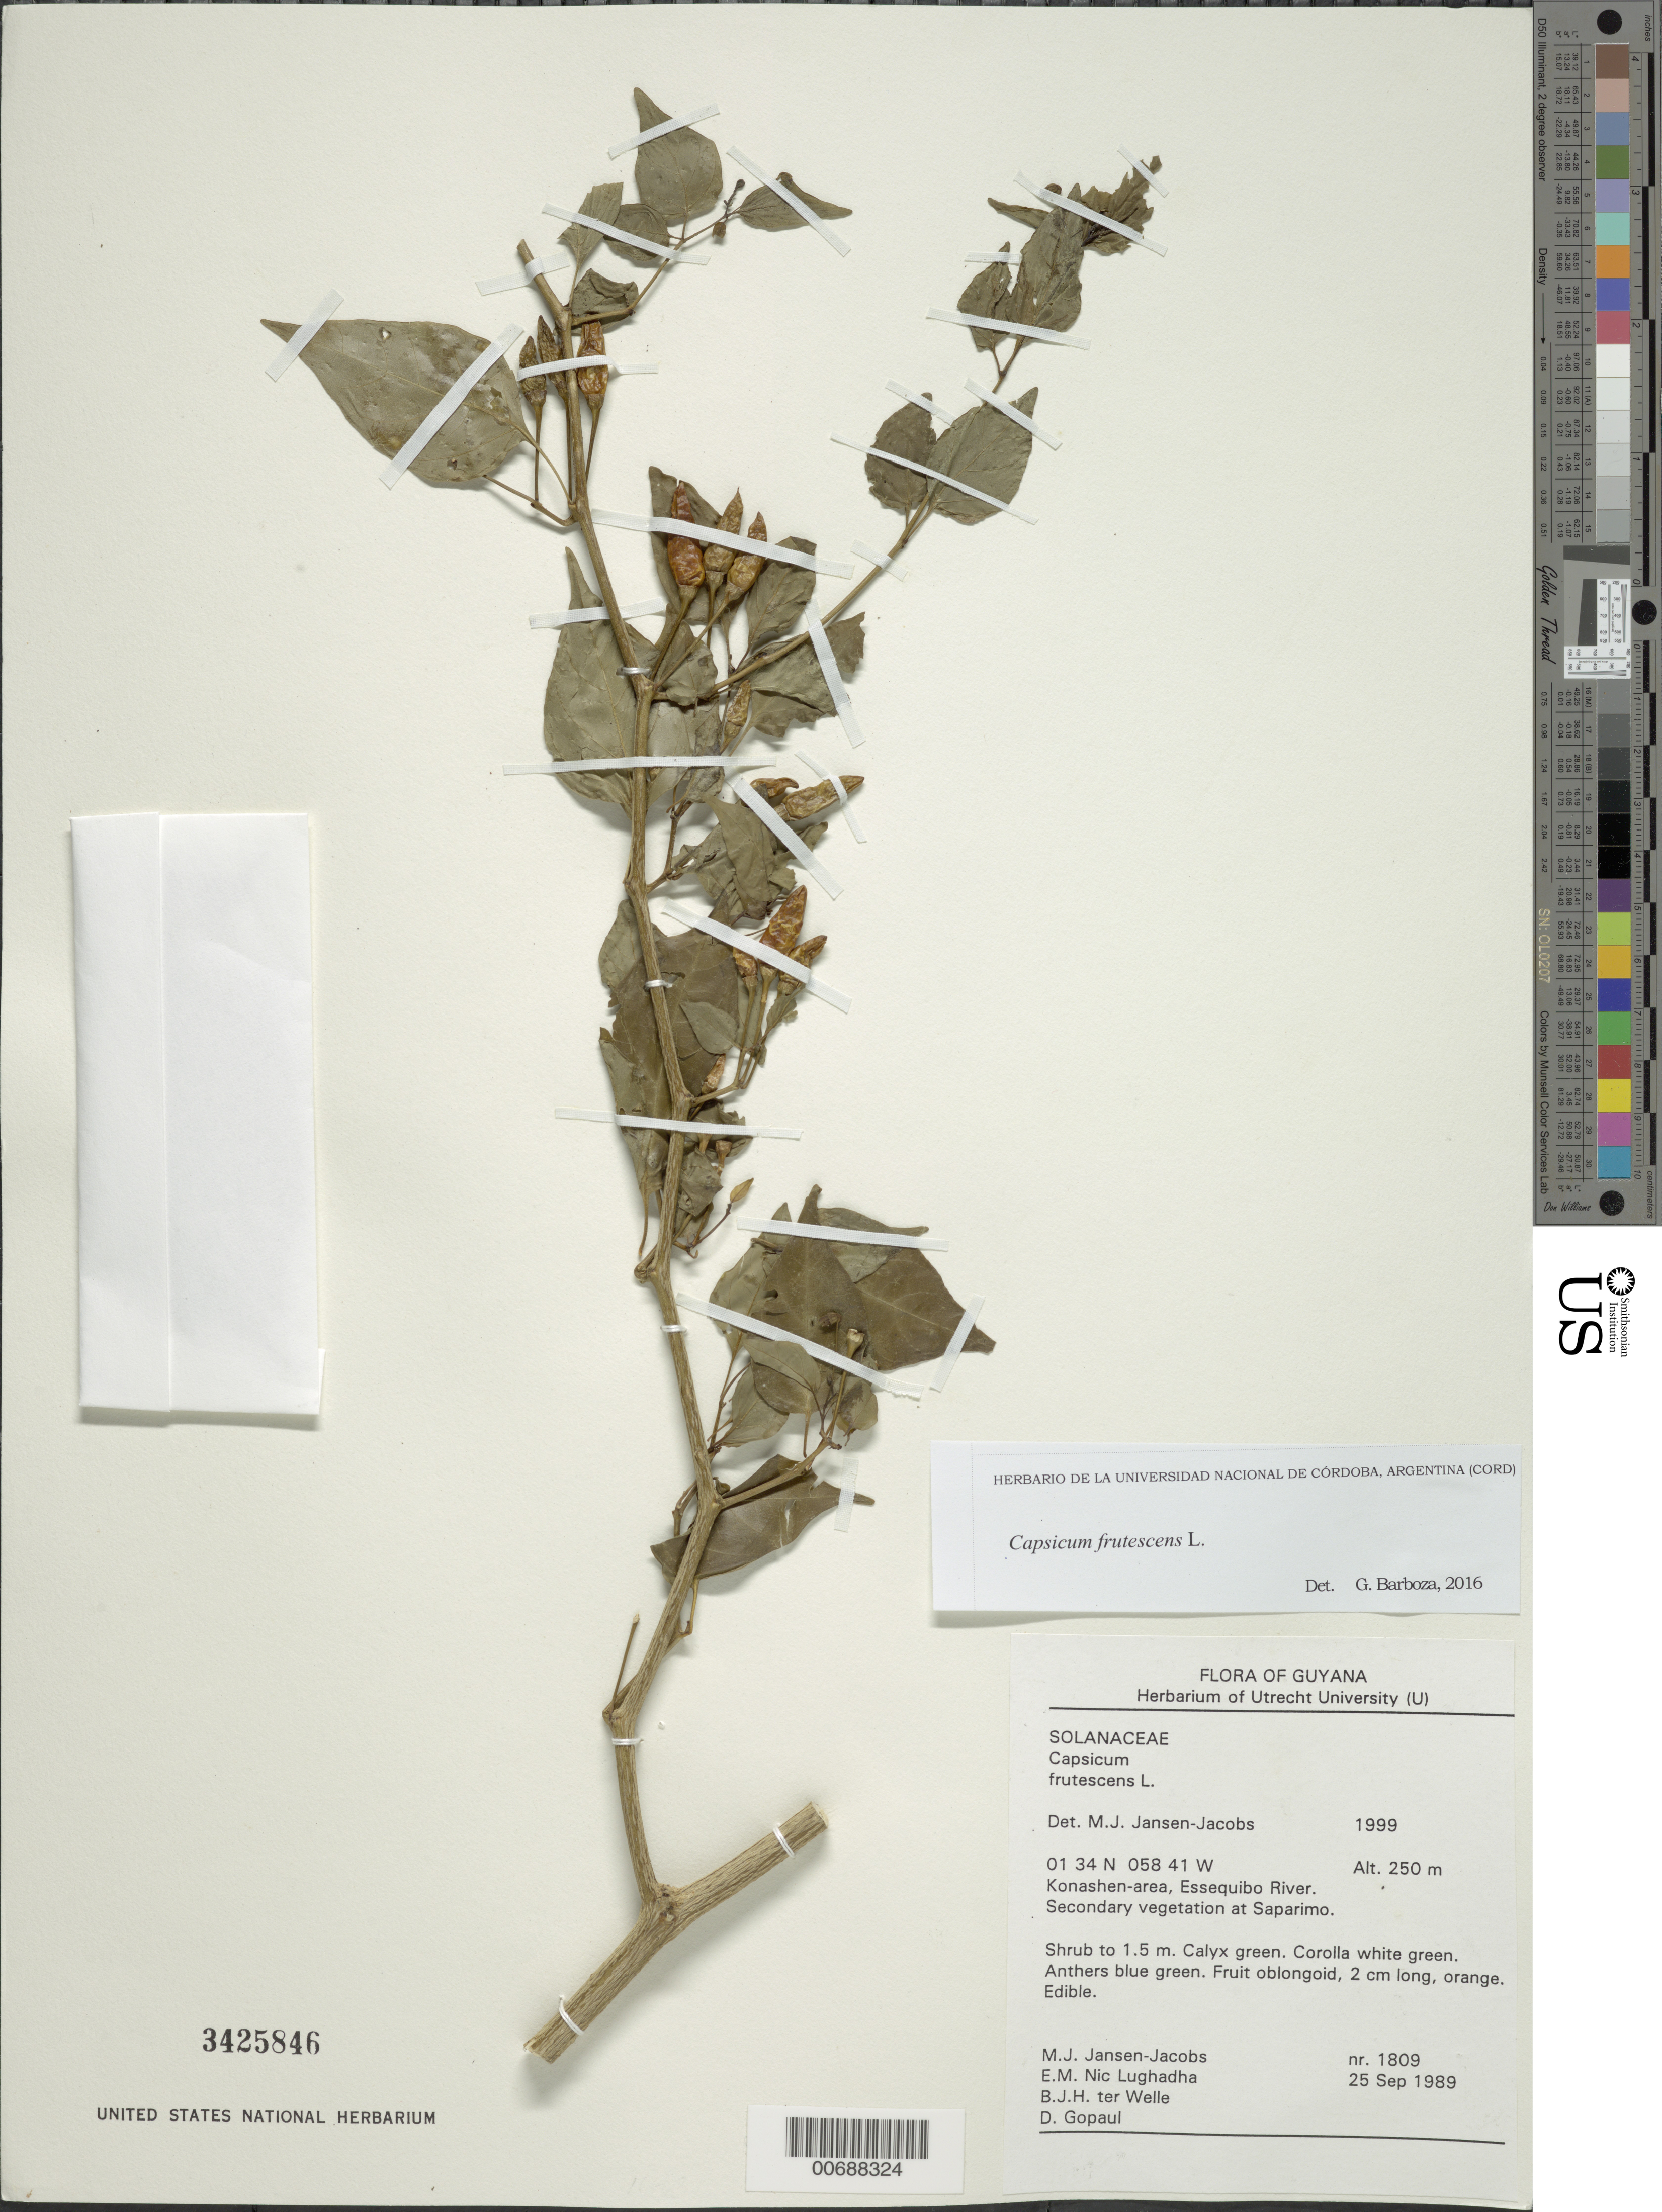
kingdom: Plantae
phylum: Tracheophyta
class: Magnoliopsida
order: Solanales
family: Solanaceae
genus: Capsicum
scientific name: Capsicum frutescens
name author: L.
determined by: Barboza, G. E., (CORD), Museo Botanico - Cordoba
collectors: M. J. Jansen-Jacobs, E. Nic Lughadha, B. Welle & D. Gopaul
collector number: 1809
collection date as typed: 25-Sep-89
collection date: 1989-09-25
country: Guyana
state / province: U. Takutu-U. Essequibo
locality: Konashen-area, Essequibo River at Saparimo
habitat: Secondary vegetation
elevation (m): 250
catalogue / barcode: US 3425846